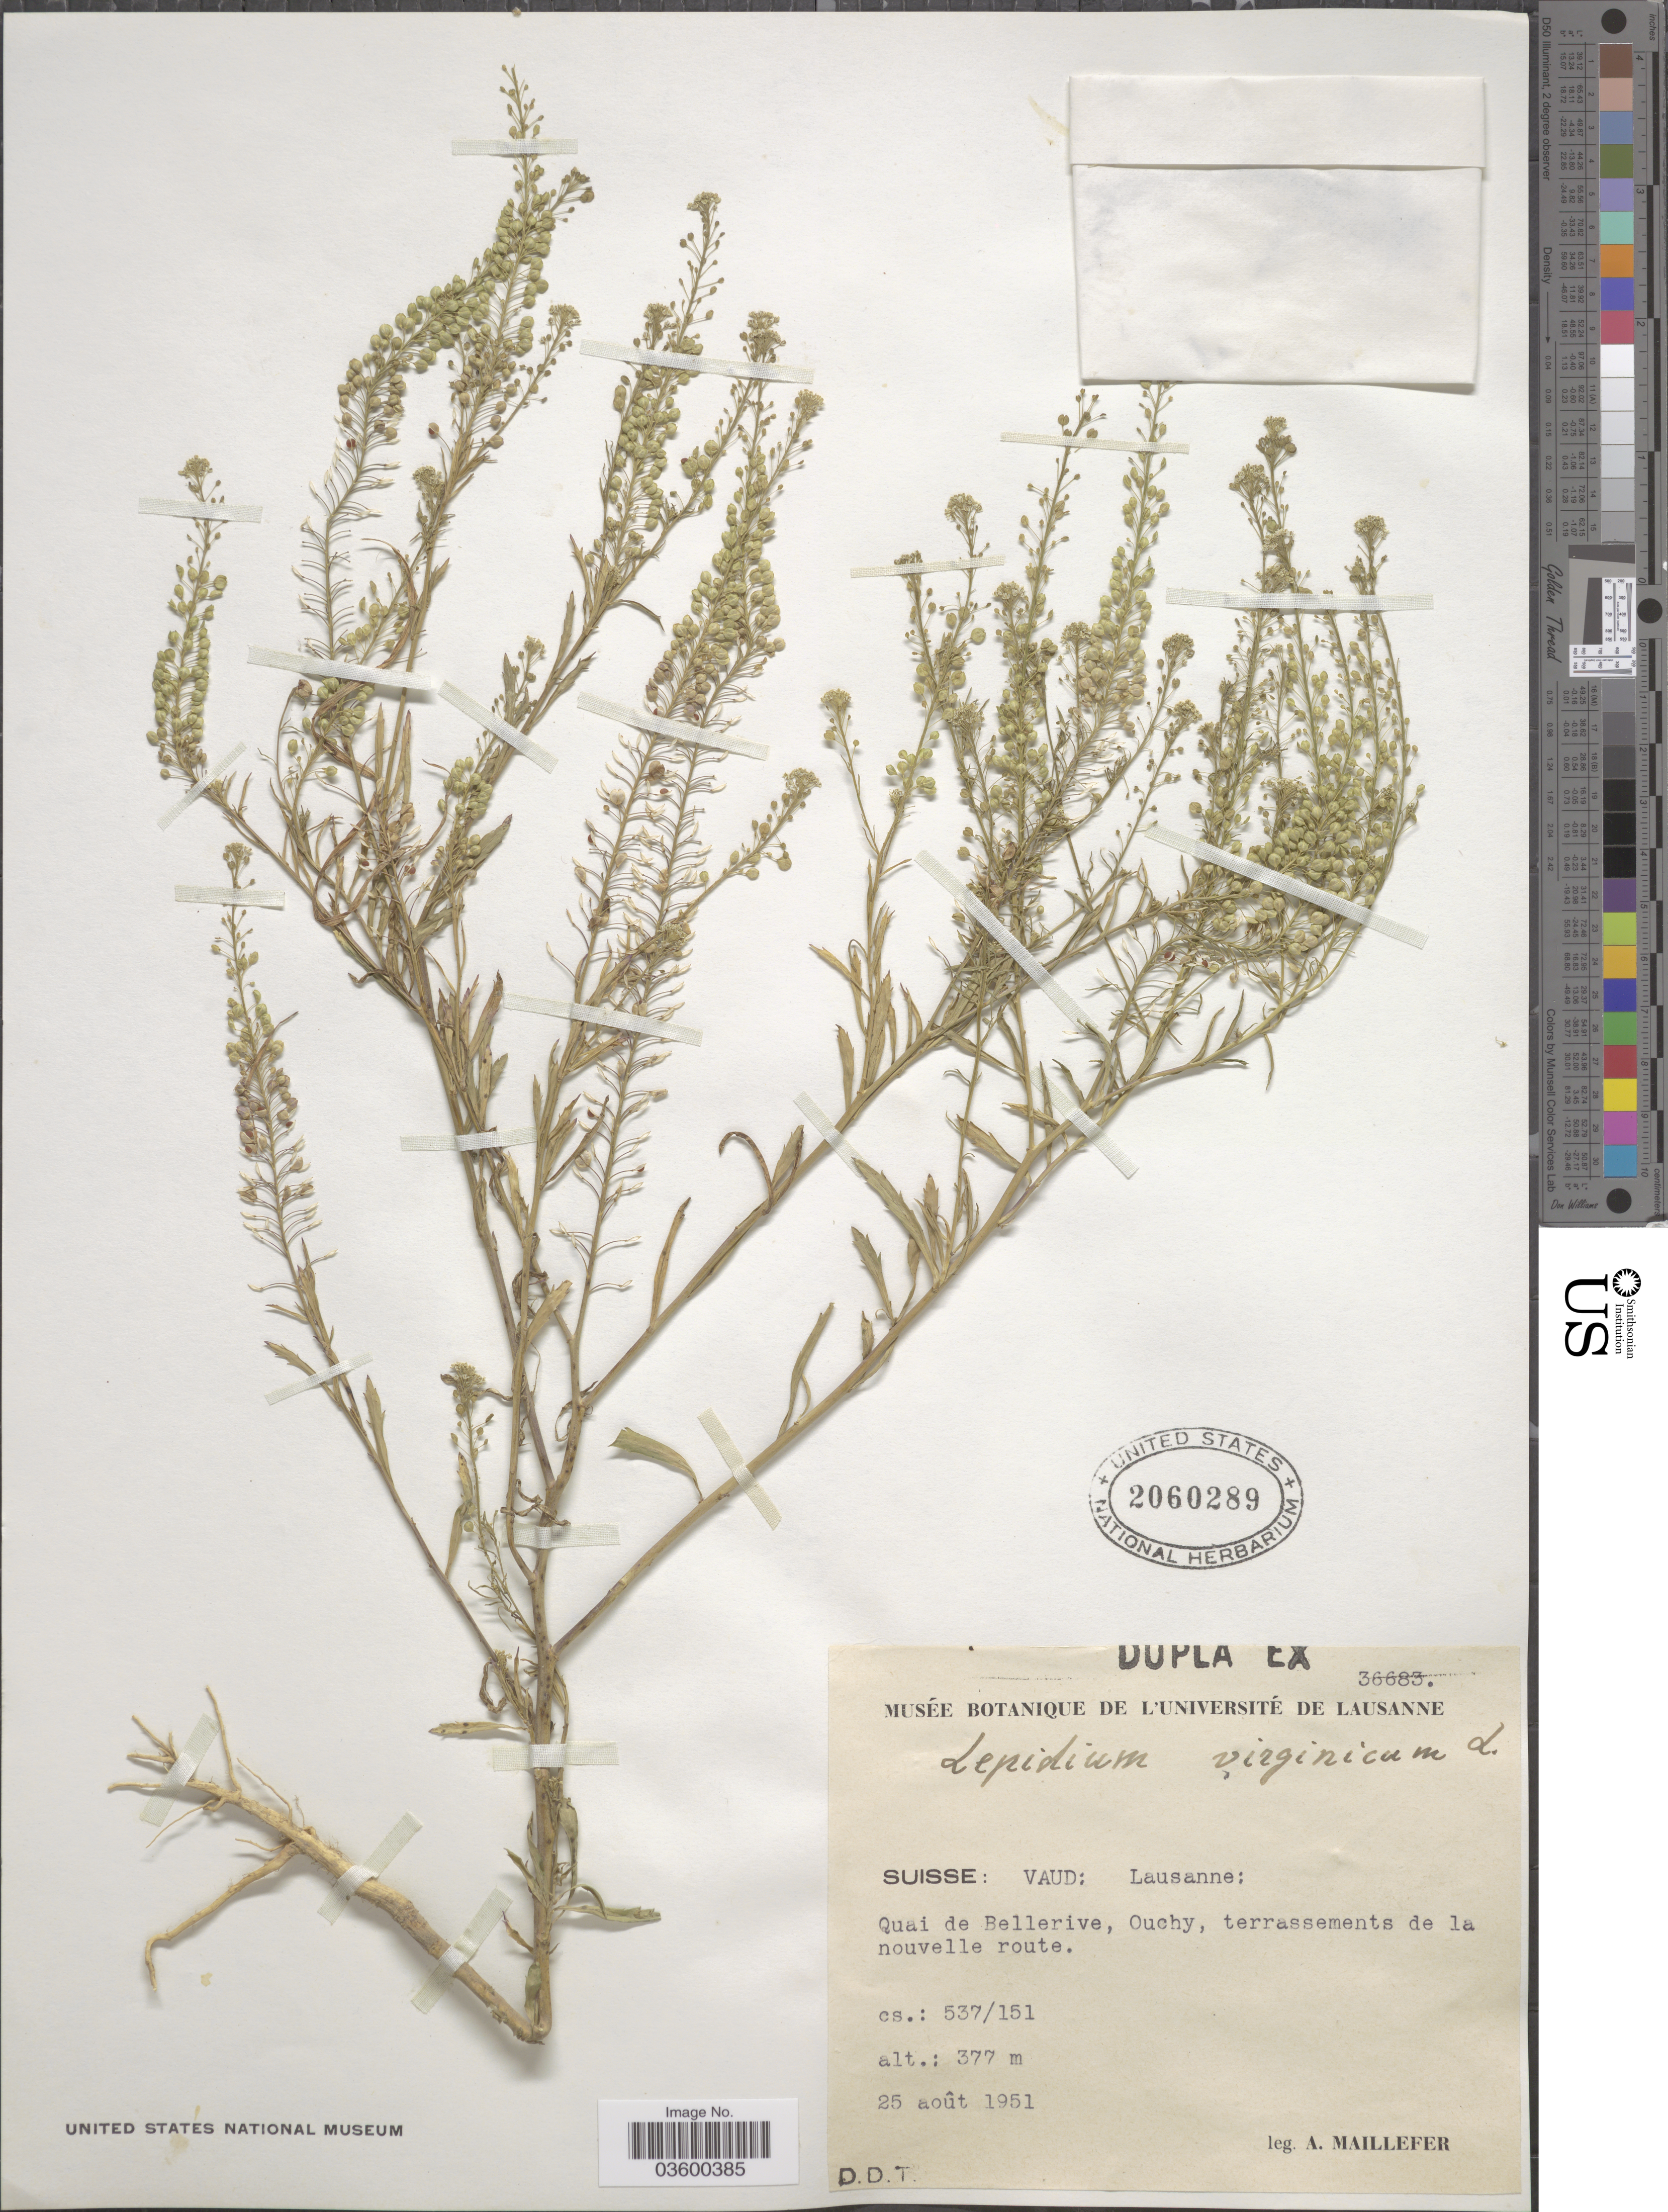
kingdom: Plantae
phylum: Tracheophyta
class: Magnoliopsida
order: Brassicales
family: Brassicaceae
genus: Lepidium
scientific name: Lepidium virginicum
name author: L.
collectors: A. Maillefer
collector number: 537/151?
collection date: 1951-08-25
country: Switzerland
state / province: Vaud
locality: Suisse: Lausanne. Quai de Bellerive, Ouchy, terrassements de la nouvelle route.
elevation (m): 377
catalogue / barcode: US 2060289